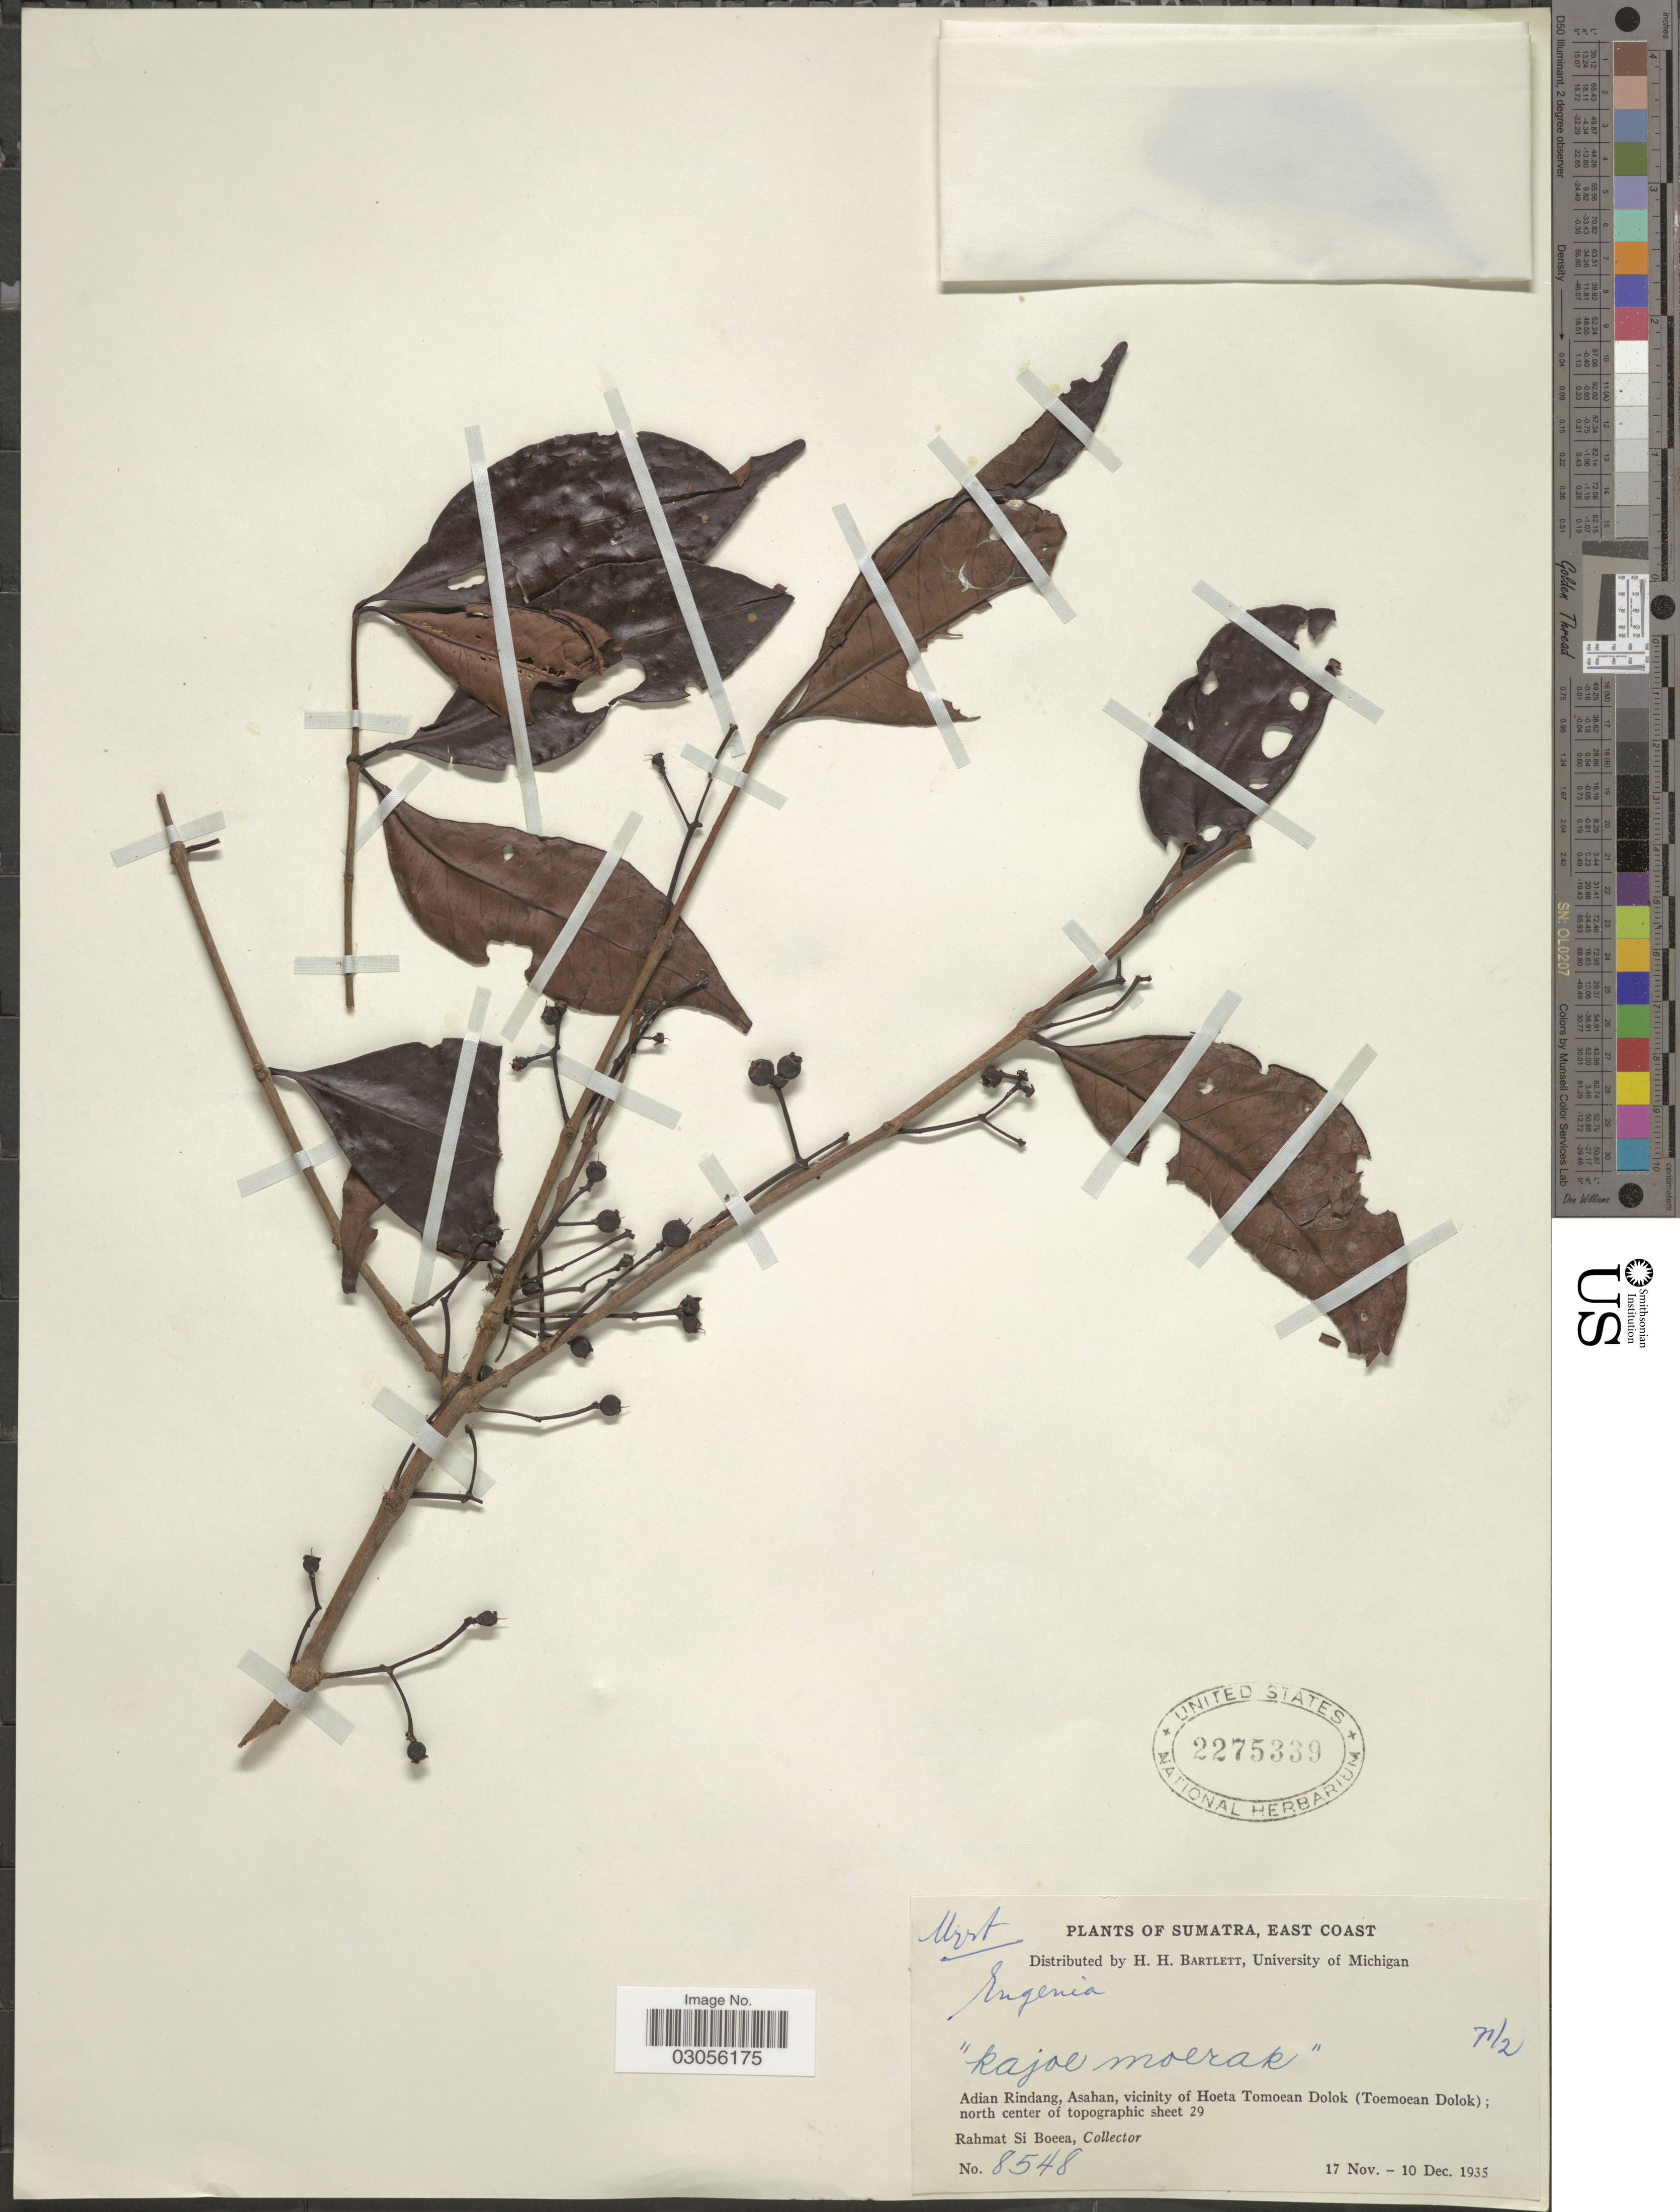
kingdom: Plantae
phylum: Tracheophyta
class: Magnoliopsida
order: Myrtales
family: Myrtaceae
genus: Syzygium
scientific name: Syzygium sp.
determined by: Strong, M. T., (US), Smithsonian Institution - National Museum of Natural History (UNITED STATES)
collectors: Rahmat Si Boeea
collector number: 8548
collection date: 1935-11-17/1935-12-10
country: Indonesia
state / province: Sumatra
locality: Sumatra, East Coast. Adian Rindang, Asahan, vicinity of Hoeta Tomoean Dolok (Toemoean Dolok); north center of topographic sheet 29.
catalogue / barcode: US 2275339